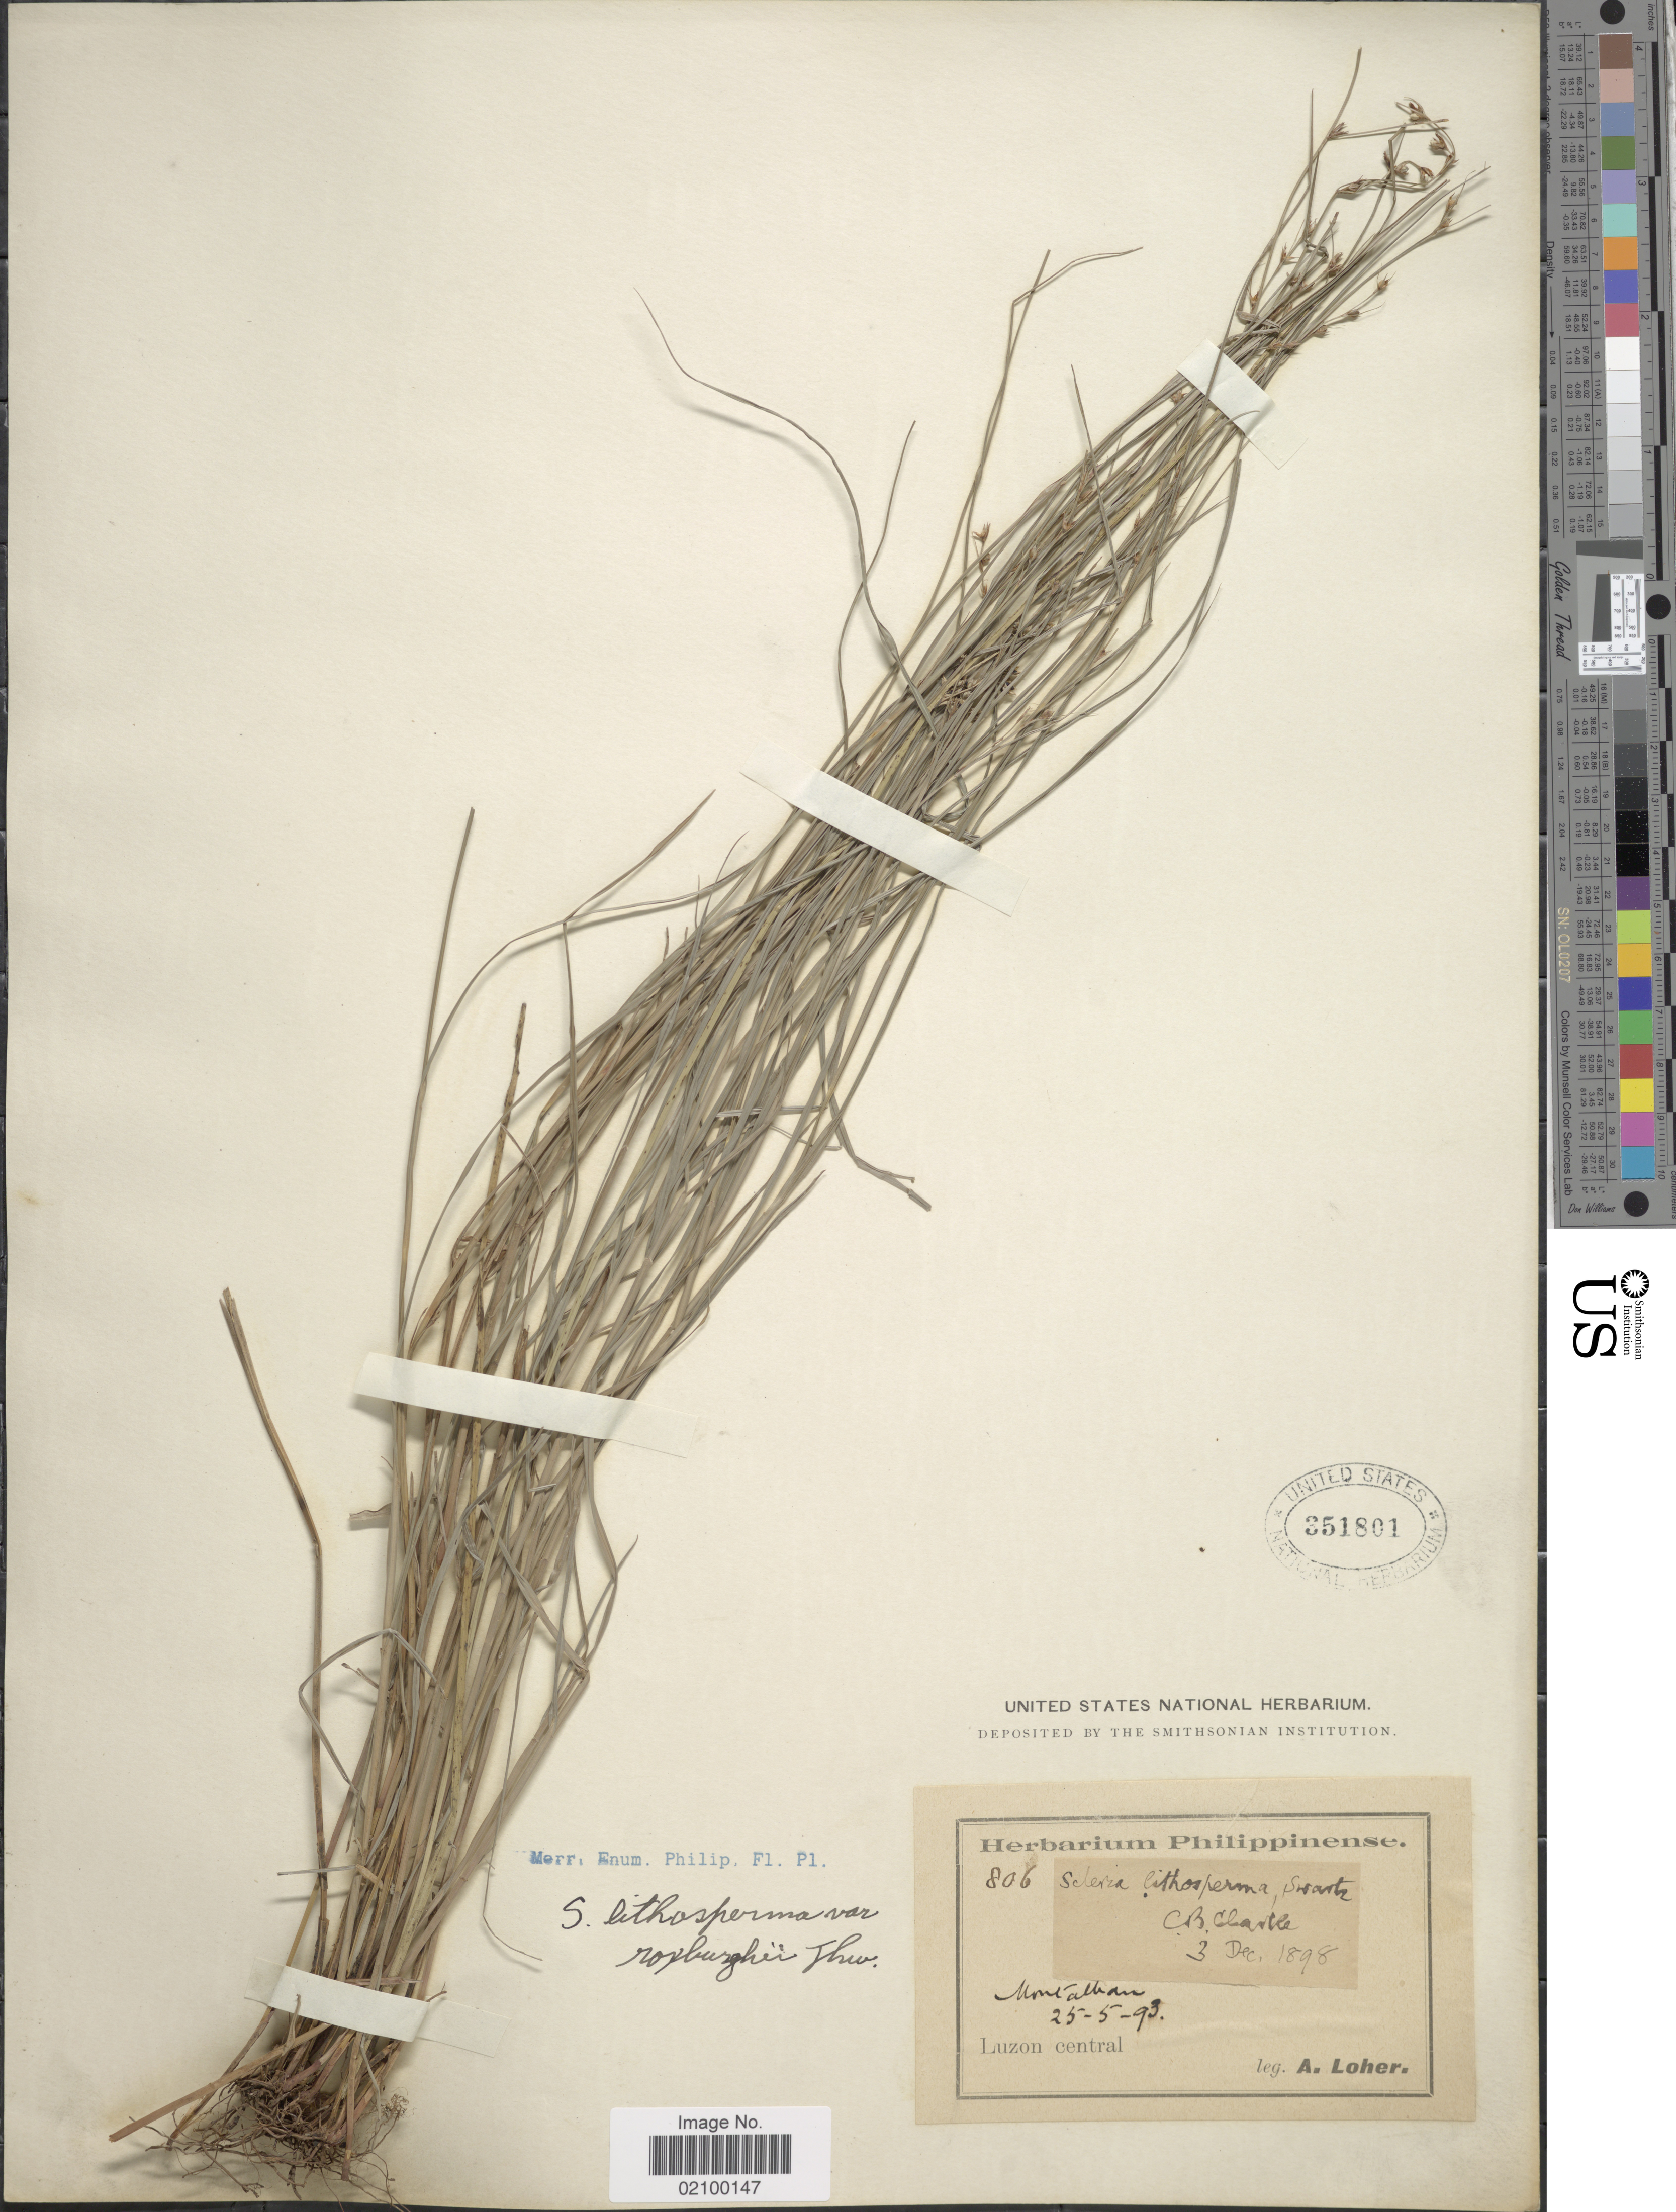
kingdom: Plantae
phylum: Tracheophyta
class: Liliopsida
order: Poales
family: Cyperaceae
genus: Scleria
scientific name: Scleria lithosperma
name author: (L.) Sw.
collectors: A. Loher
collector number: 806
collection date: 1893-05-25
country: Philippines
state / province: Calabarzon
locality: Montalban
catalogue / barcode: US 351801